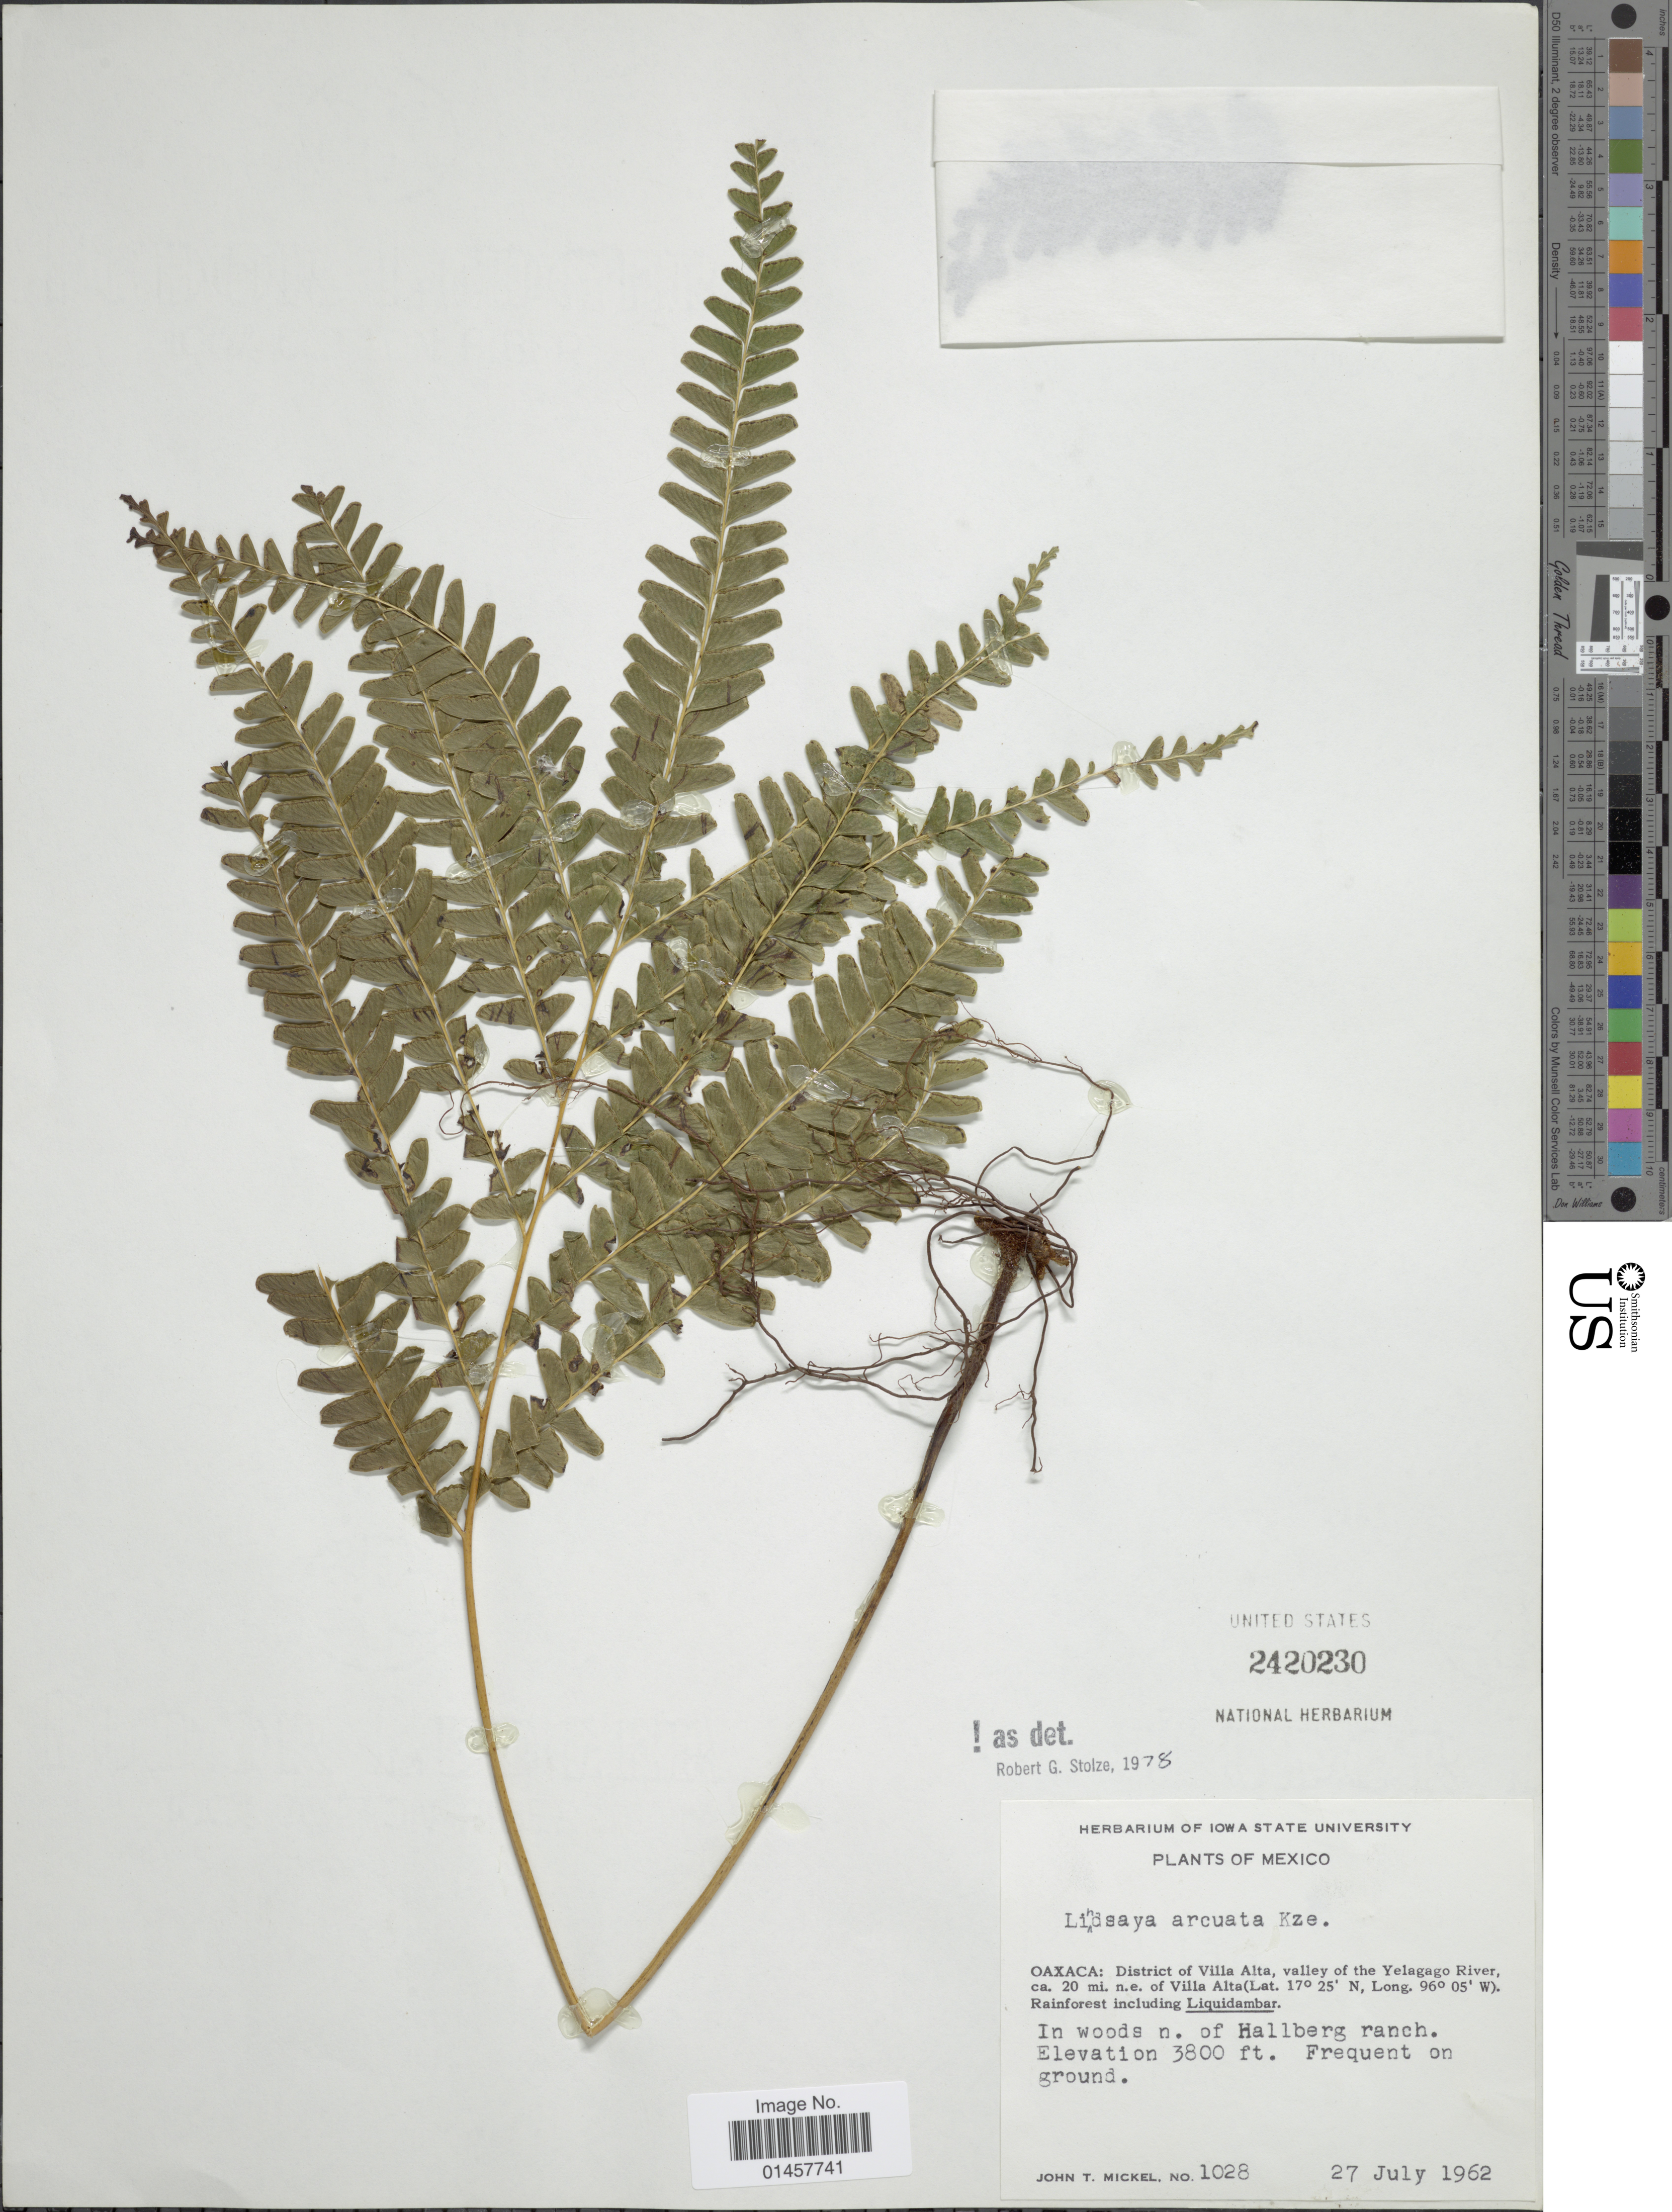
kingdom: Plantae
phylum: Tracheophyta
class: Polypodiopsida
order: Polypodiales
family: Lindsaeaceae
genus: Lindsaea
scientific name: Lindsaea arcuata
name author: Kunze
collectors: J. T. Mickel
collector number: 1028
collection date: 1962-07-27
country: Mexico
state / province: Oaxaca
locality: Oaxaca: District of Villa Alta, valley of the Yelagago river, ca. 20mi. n.e. of Villa Alta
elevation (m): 1158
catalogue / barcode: US 2420230